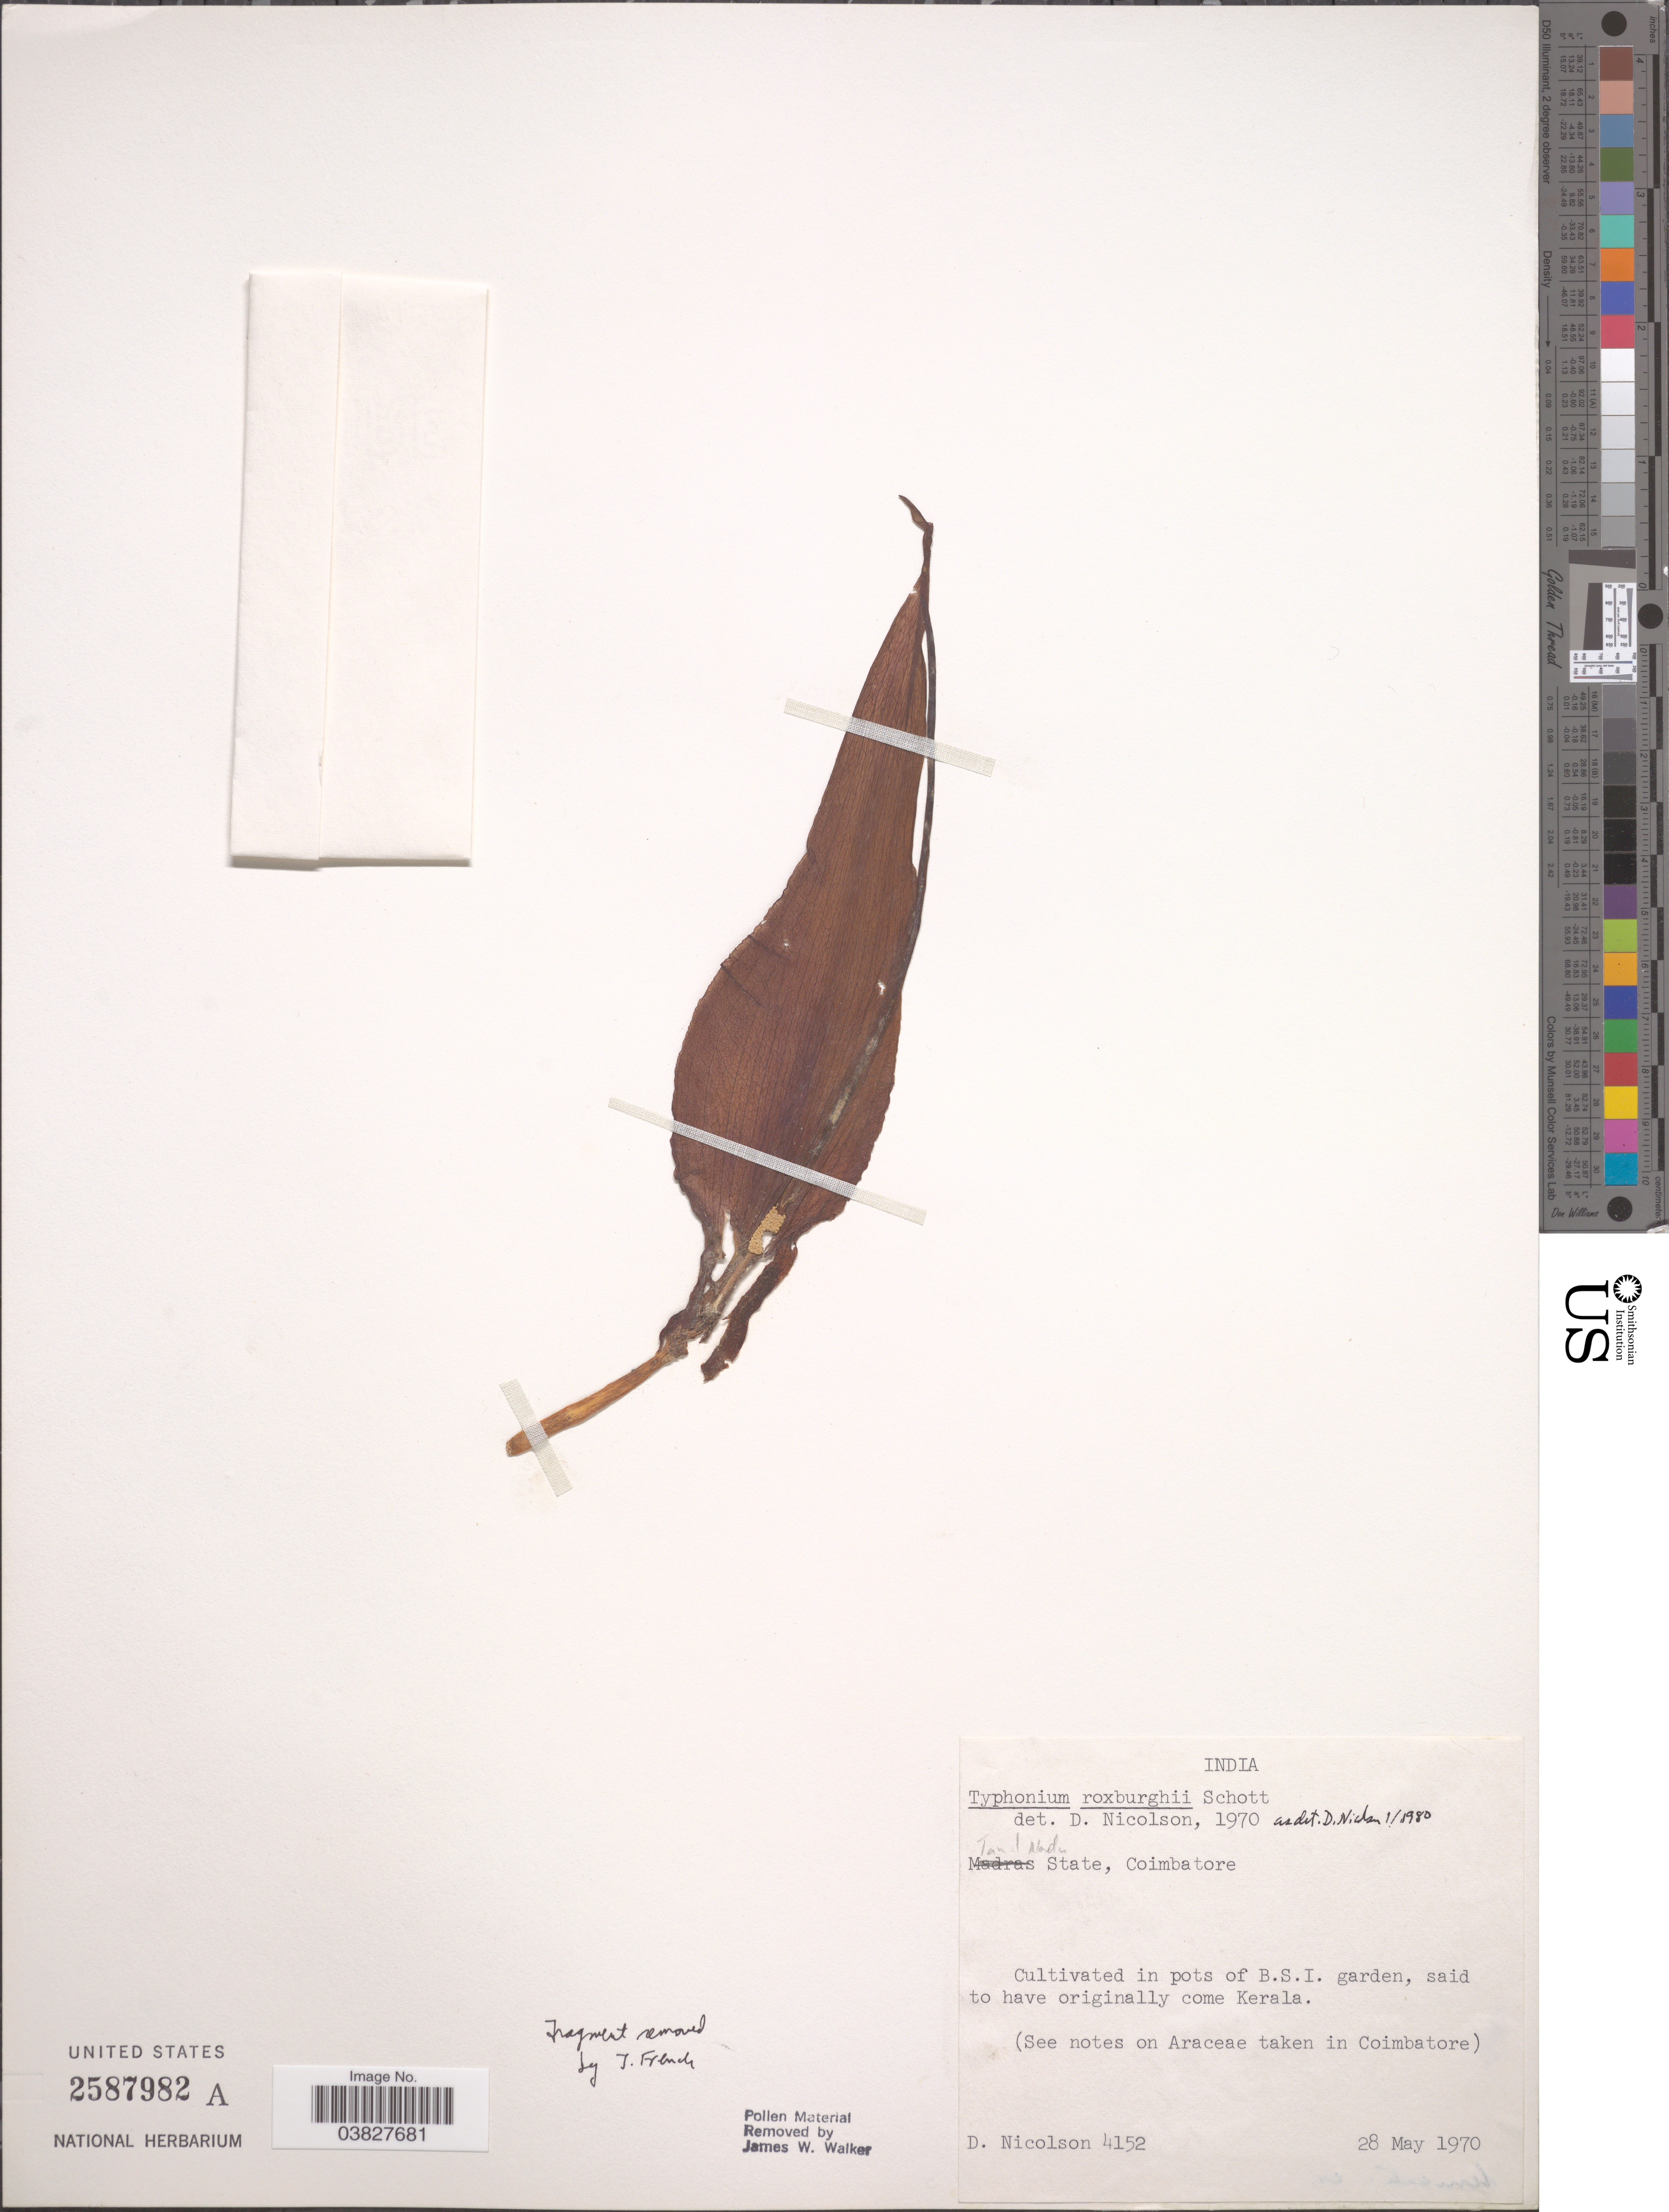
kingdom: Plantae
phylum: Tracheophyta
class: Liliopsida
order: Alismatales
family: Araceae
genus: Typhonium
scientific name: Typhonium roxburghii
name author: Schott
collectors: D. H. Nicolson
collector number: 4152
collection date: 1970-05-28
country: India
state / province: Tamil Nadu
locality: Coimbatore. In pots of B.S.I. garden.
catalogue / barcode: US 2587982A